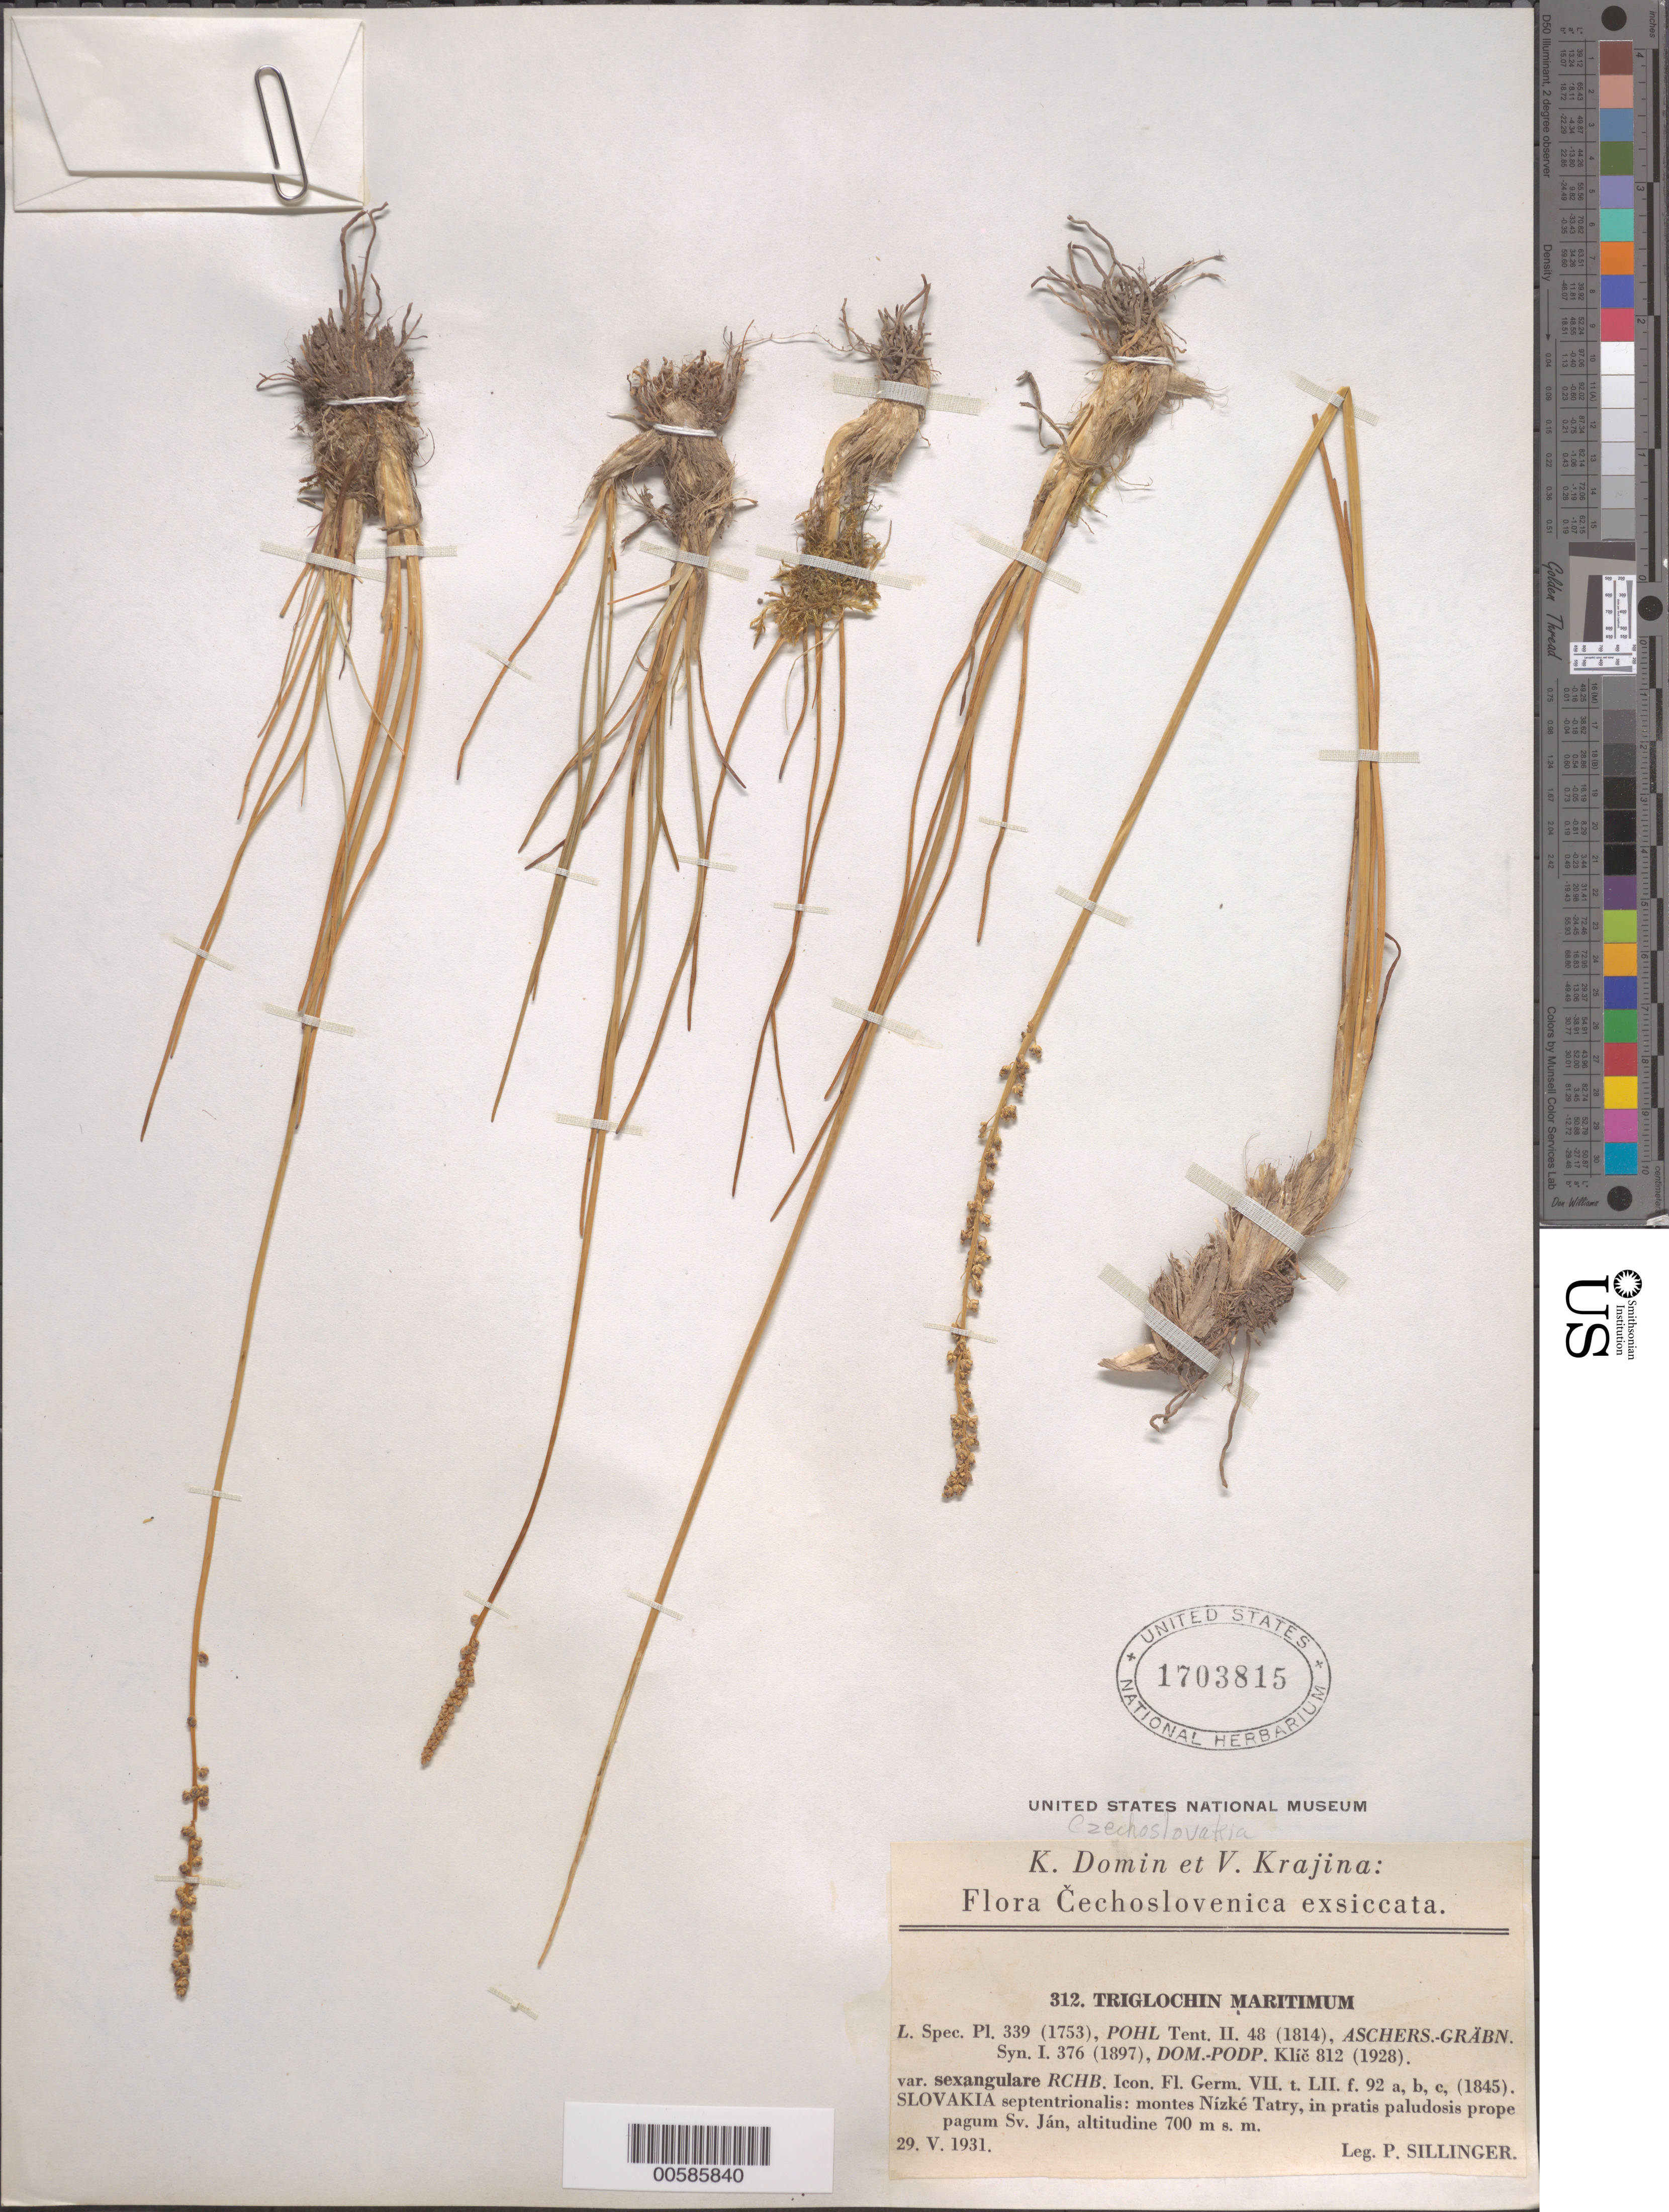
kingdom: Plantae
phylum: Tracheophyta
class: Liliopsida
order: Alismatales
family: Juncaginaceae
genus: Triglochin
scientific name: Triglochin maritima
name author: L.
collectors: P. Sillinger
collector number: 312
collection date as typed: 29 May 1931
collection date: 1931-05-29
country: Slovakia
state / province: Slovenska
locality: Montes Nizke Tatry, near Sv. Jan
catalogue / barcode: US 1703815